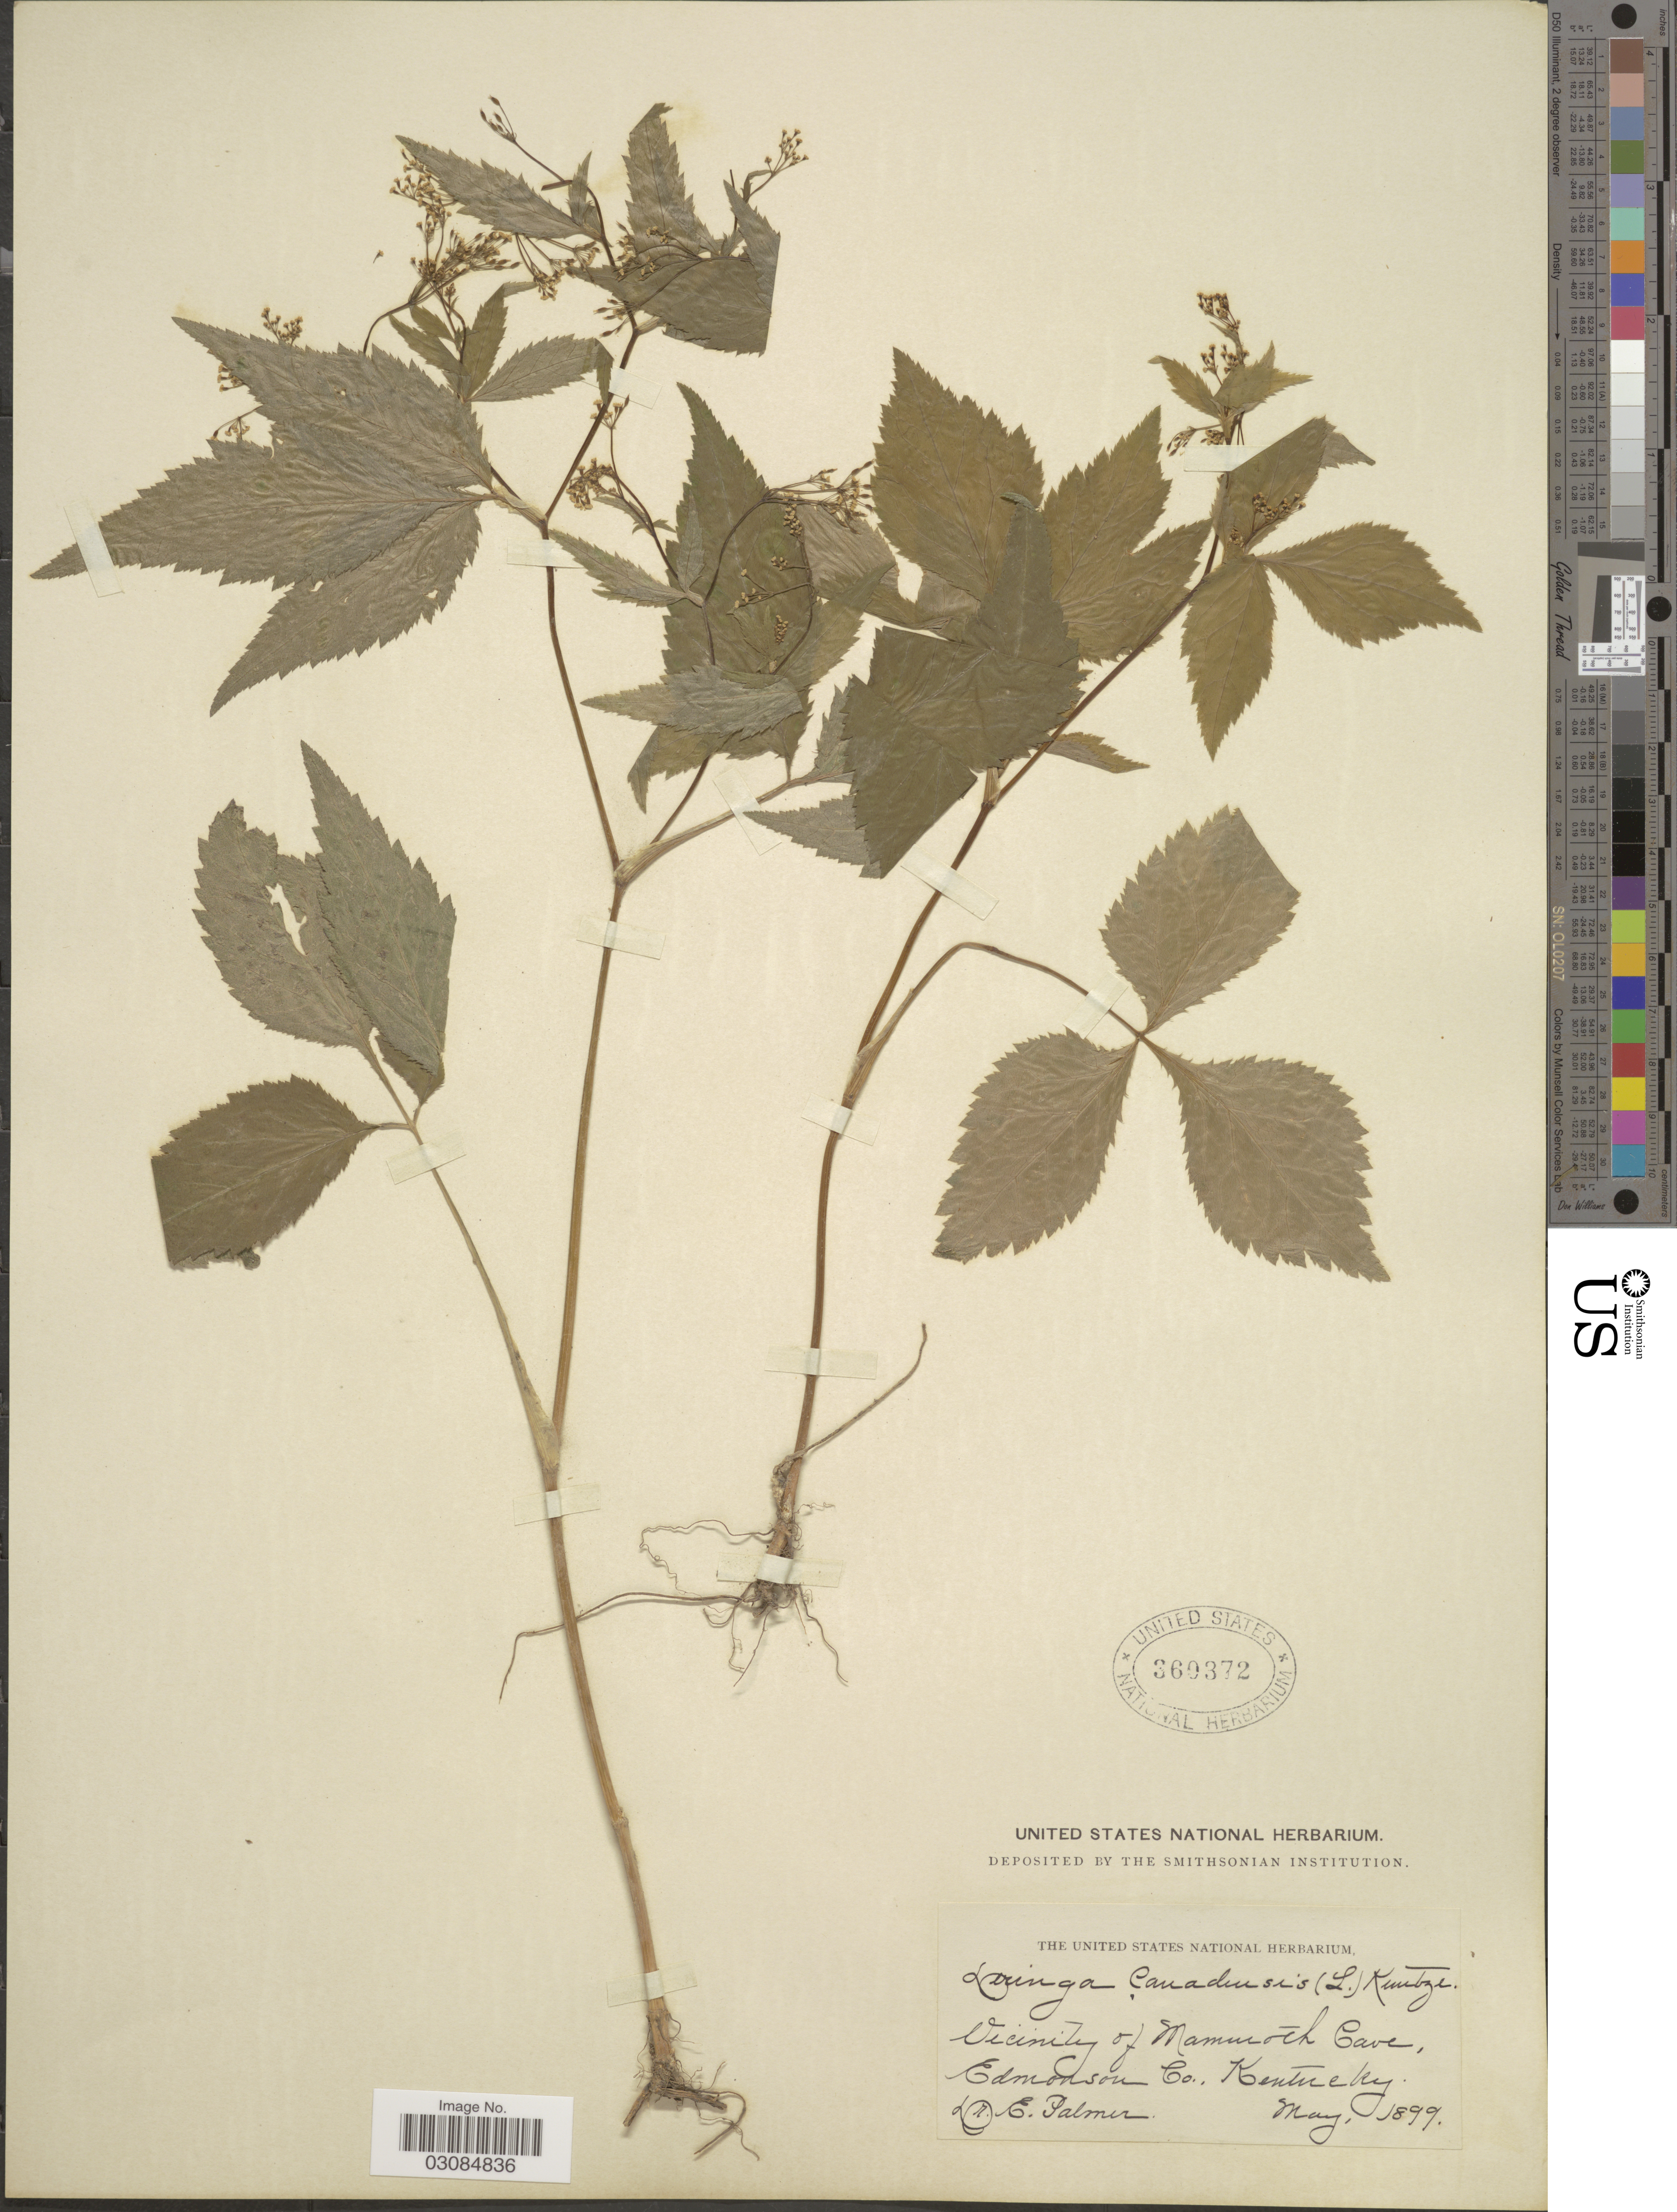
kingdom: Plantae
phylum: Tracheophyta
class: Magnoliopsida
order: Apiales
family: Apiaceae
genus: Cryptotaenia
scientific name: Cryptotaenia canadensis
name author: (L.) DC.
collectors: E. Palmer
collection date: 1899-05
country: United States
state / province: Kentucky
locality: Vicinity of Mammoth Cave, Edmonson Co.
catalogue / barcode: US 360372